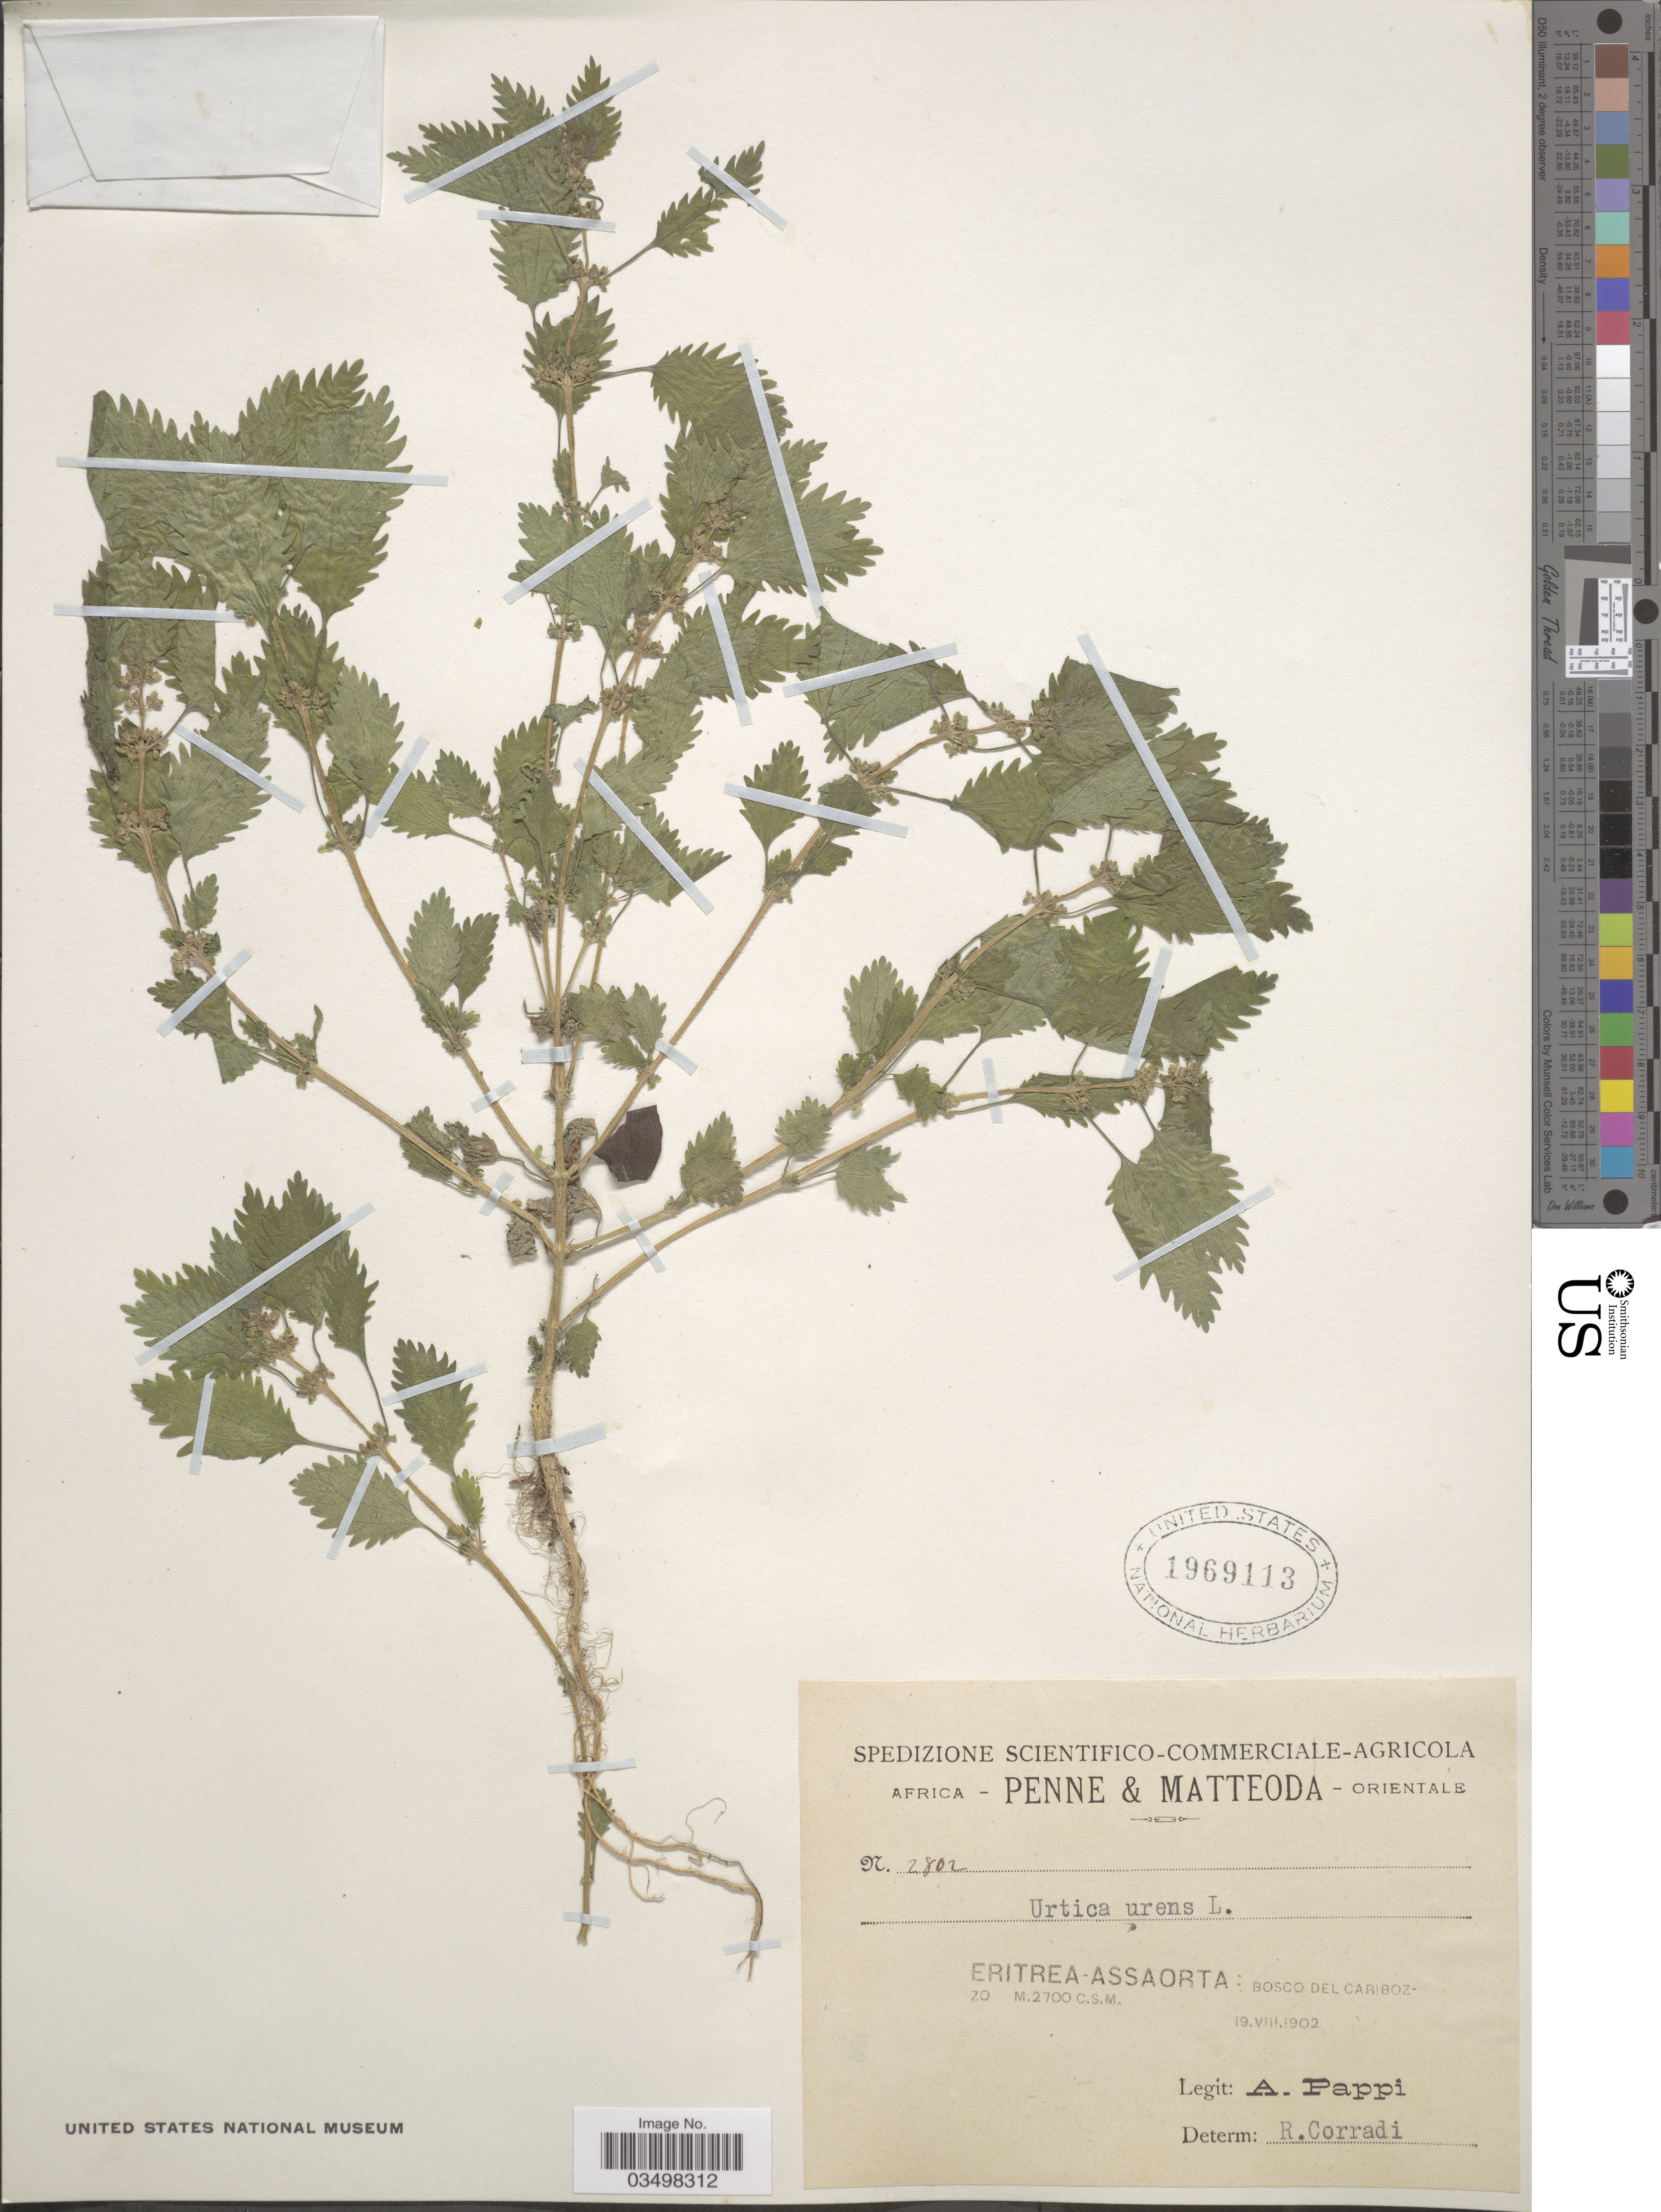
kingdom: Plantae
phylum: Tracheophyta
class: Magnoliopsida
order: Rosales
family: Urticaceae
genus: Urtica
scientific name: Urtica urens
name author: L.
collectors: A. Pappi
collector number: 2802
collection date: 1902-08-19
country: Eritrea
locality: Penne & Matteoda- Orientale. Eritrea-Assaorta: Bosco del Caribozzo.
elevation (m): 2700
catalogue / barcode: US 1969113